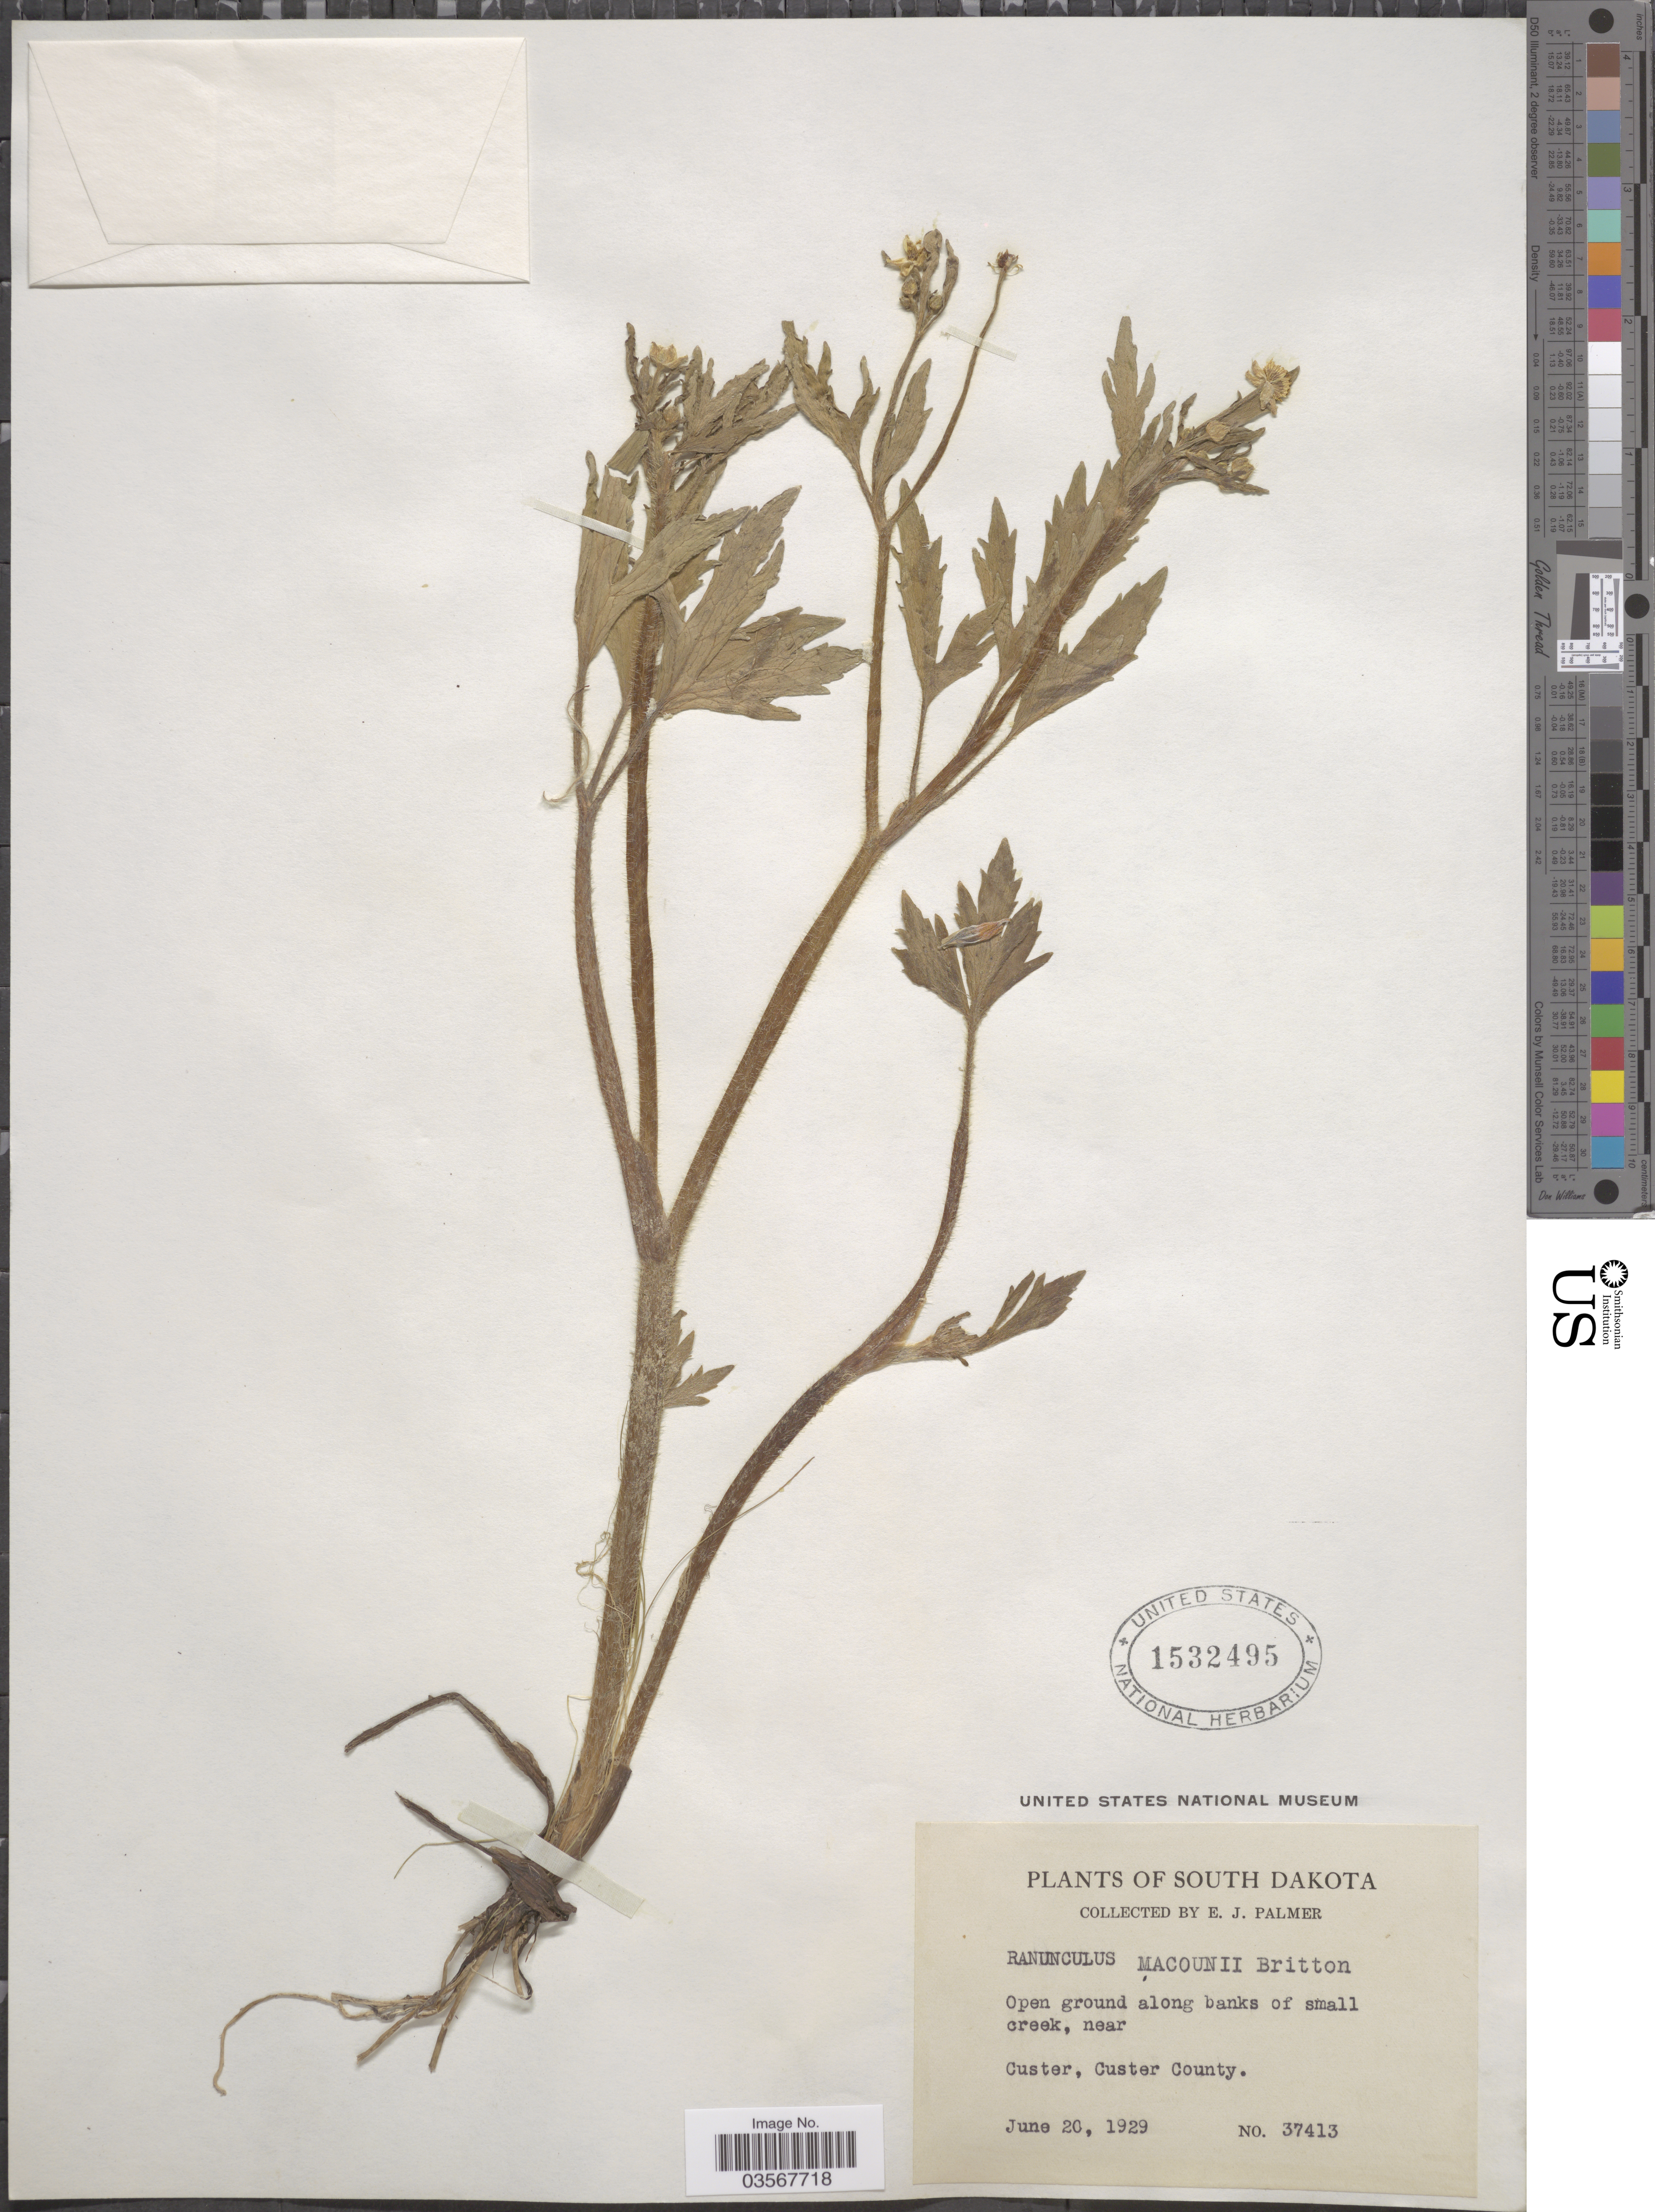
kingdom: Plantae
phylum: Tracheophyta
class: Magnoliopsida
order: Ranunculales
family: Ranunculaceae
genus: Ranunculus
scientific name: Ranunculus macounii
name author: Britton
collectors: E. J. Palmer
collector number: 37413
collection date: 1929-06-20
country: United States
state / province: South Dakota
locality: Open ground along banks of small creek, near Custer, Custer County.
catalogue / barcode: US 1532495